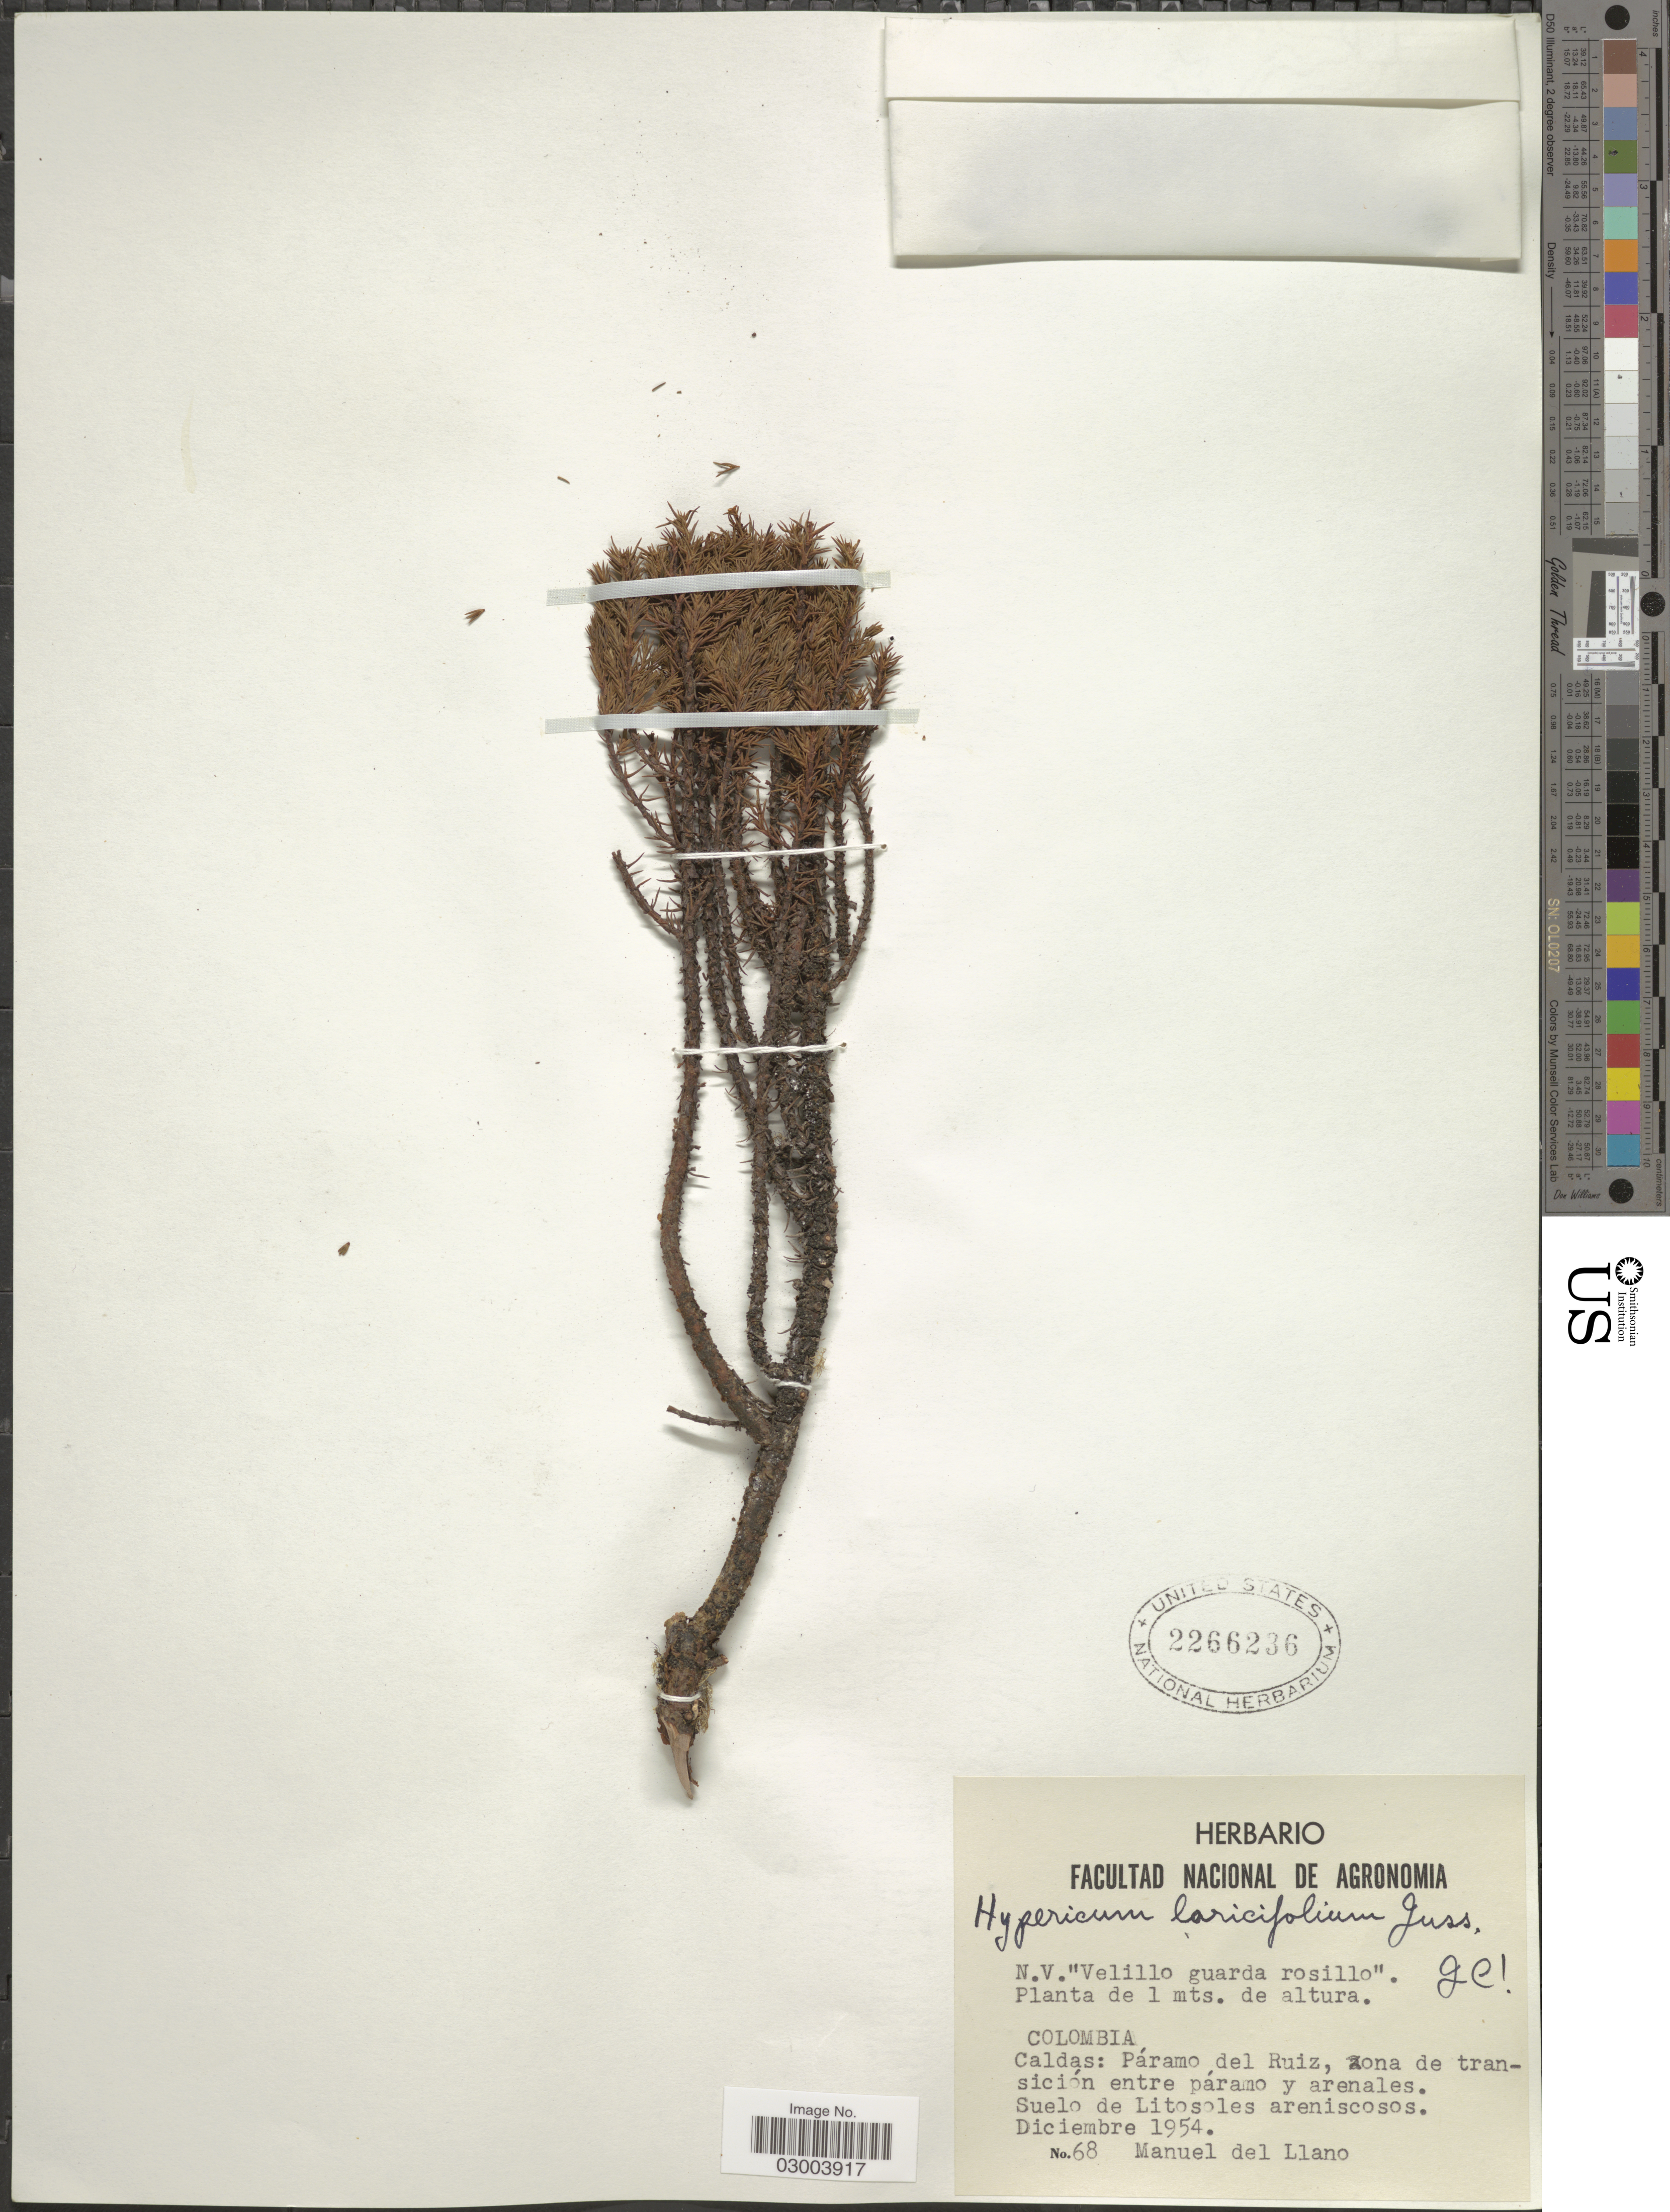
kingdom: Plantae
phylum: Tracheophyta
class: Magnoliopsida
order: Malpighiales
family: Hypericaceae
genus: Hypericum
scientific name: Hypericum laricifolium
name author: Juss.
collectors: M. d. Llano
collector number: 68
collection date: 1954-12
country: Colombia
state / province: Caldas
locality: Páramo del Ruiz, zona de transición entre páramo y arenales.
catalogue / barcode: US 2266236